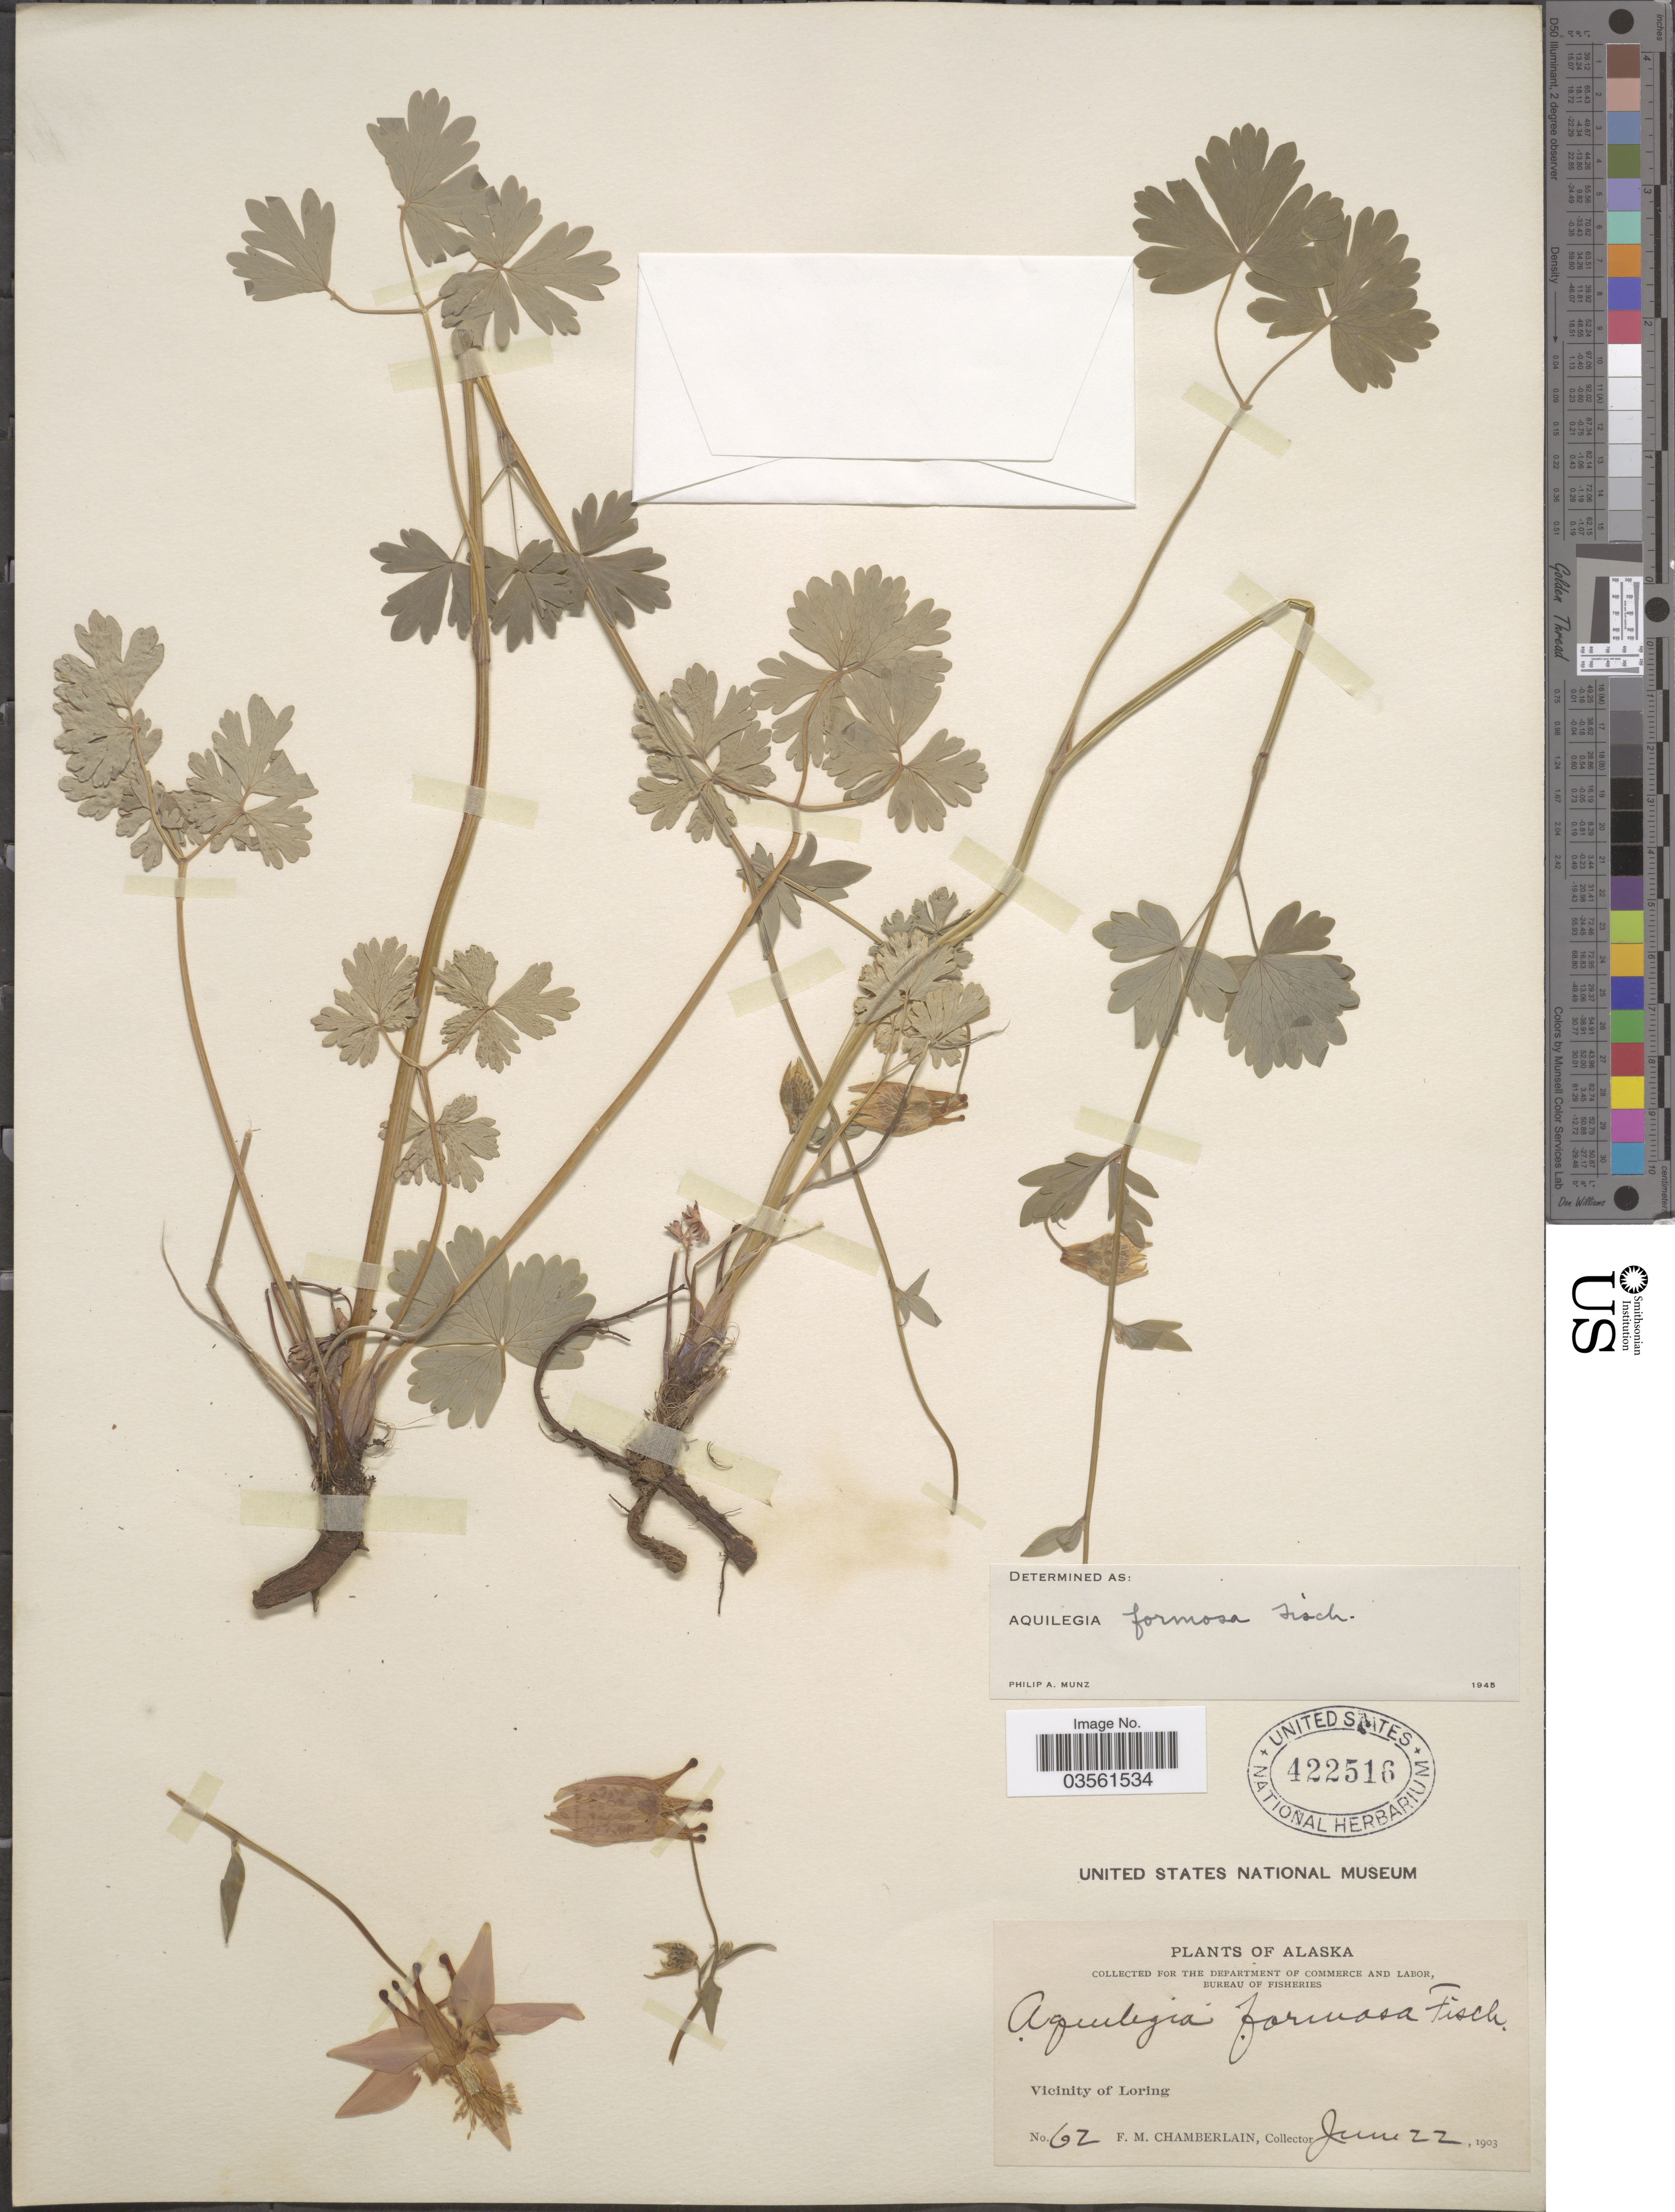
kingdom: Plantae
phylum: Tracheophyta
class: Magnoliopsida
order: Ranunculales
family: Ranunculaceae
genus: Aquilegia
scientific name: Aquilegia formosa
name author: Fisch. ex DC.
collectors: F. Chamberlain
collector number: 62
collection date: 1903-06-22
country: United States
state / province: Alaska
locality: Vicinity of Loring.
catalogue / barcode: US 422516